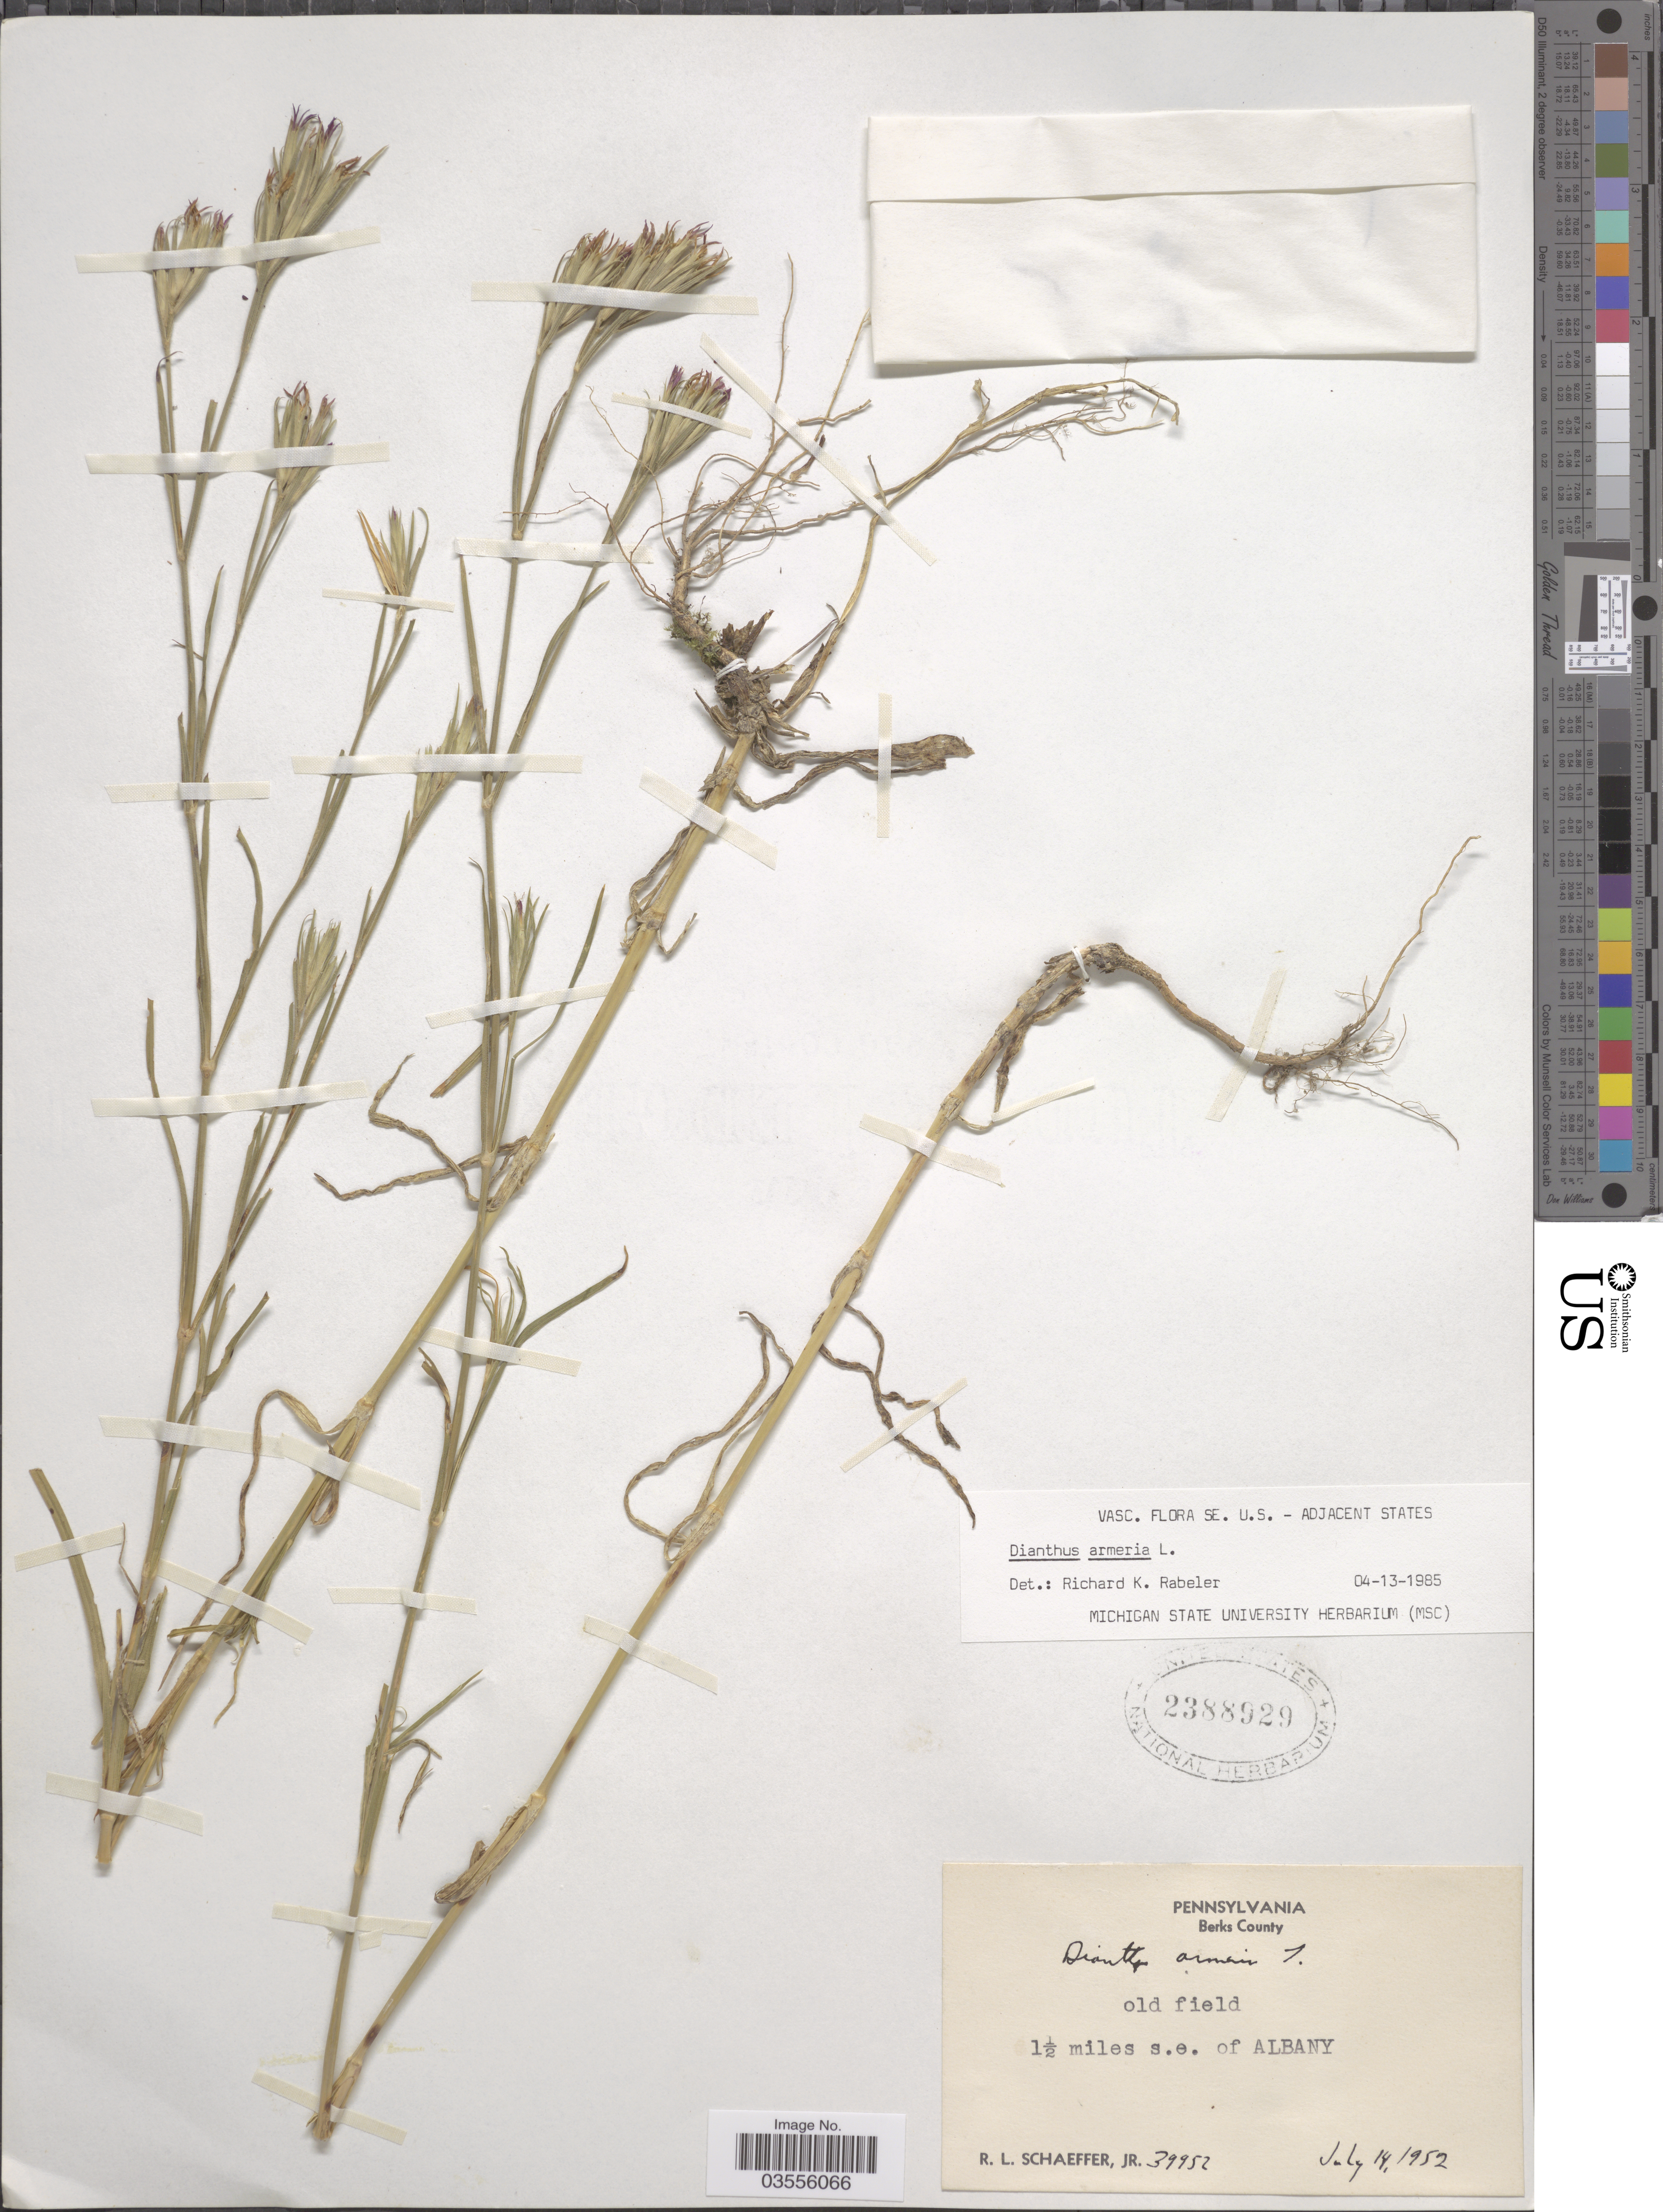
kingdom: Plantae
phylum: Tracheophyta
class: Magnoliopsida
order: Caryophyllales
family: Caryophyllaceae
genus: Dianthus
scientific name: Dianthus armeria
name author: L.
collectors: R. L. Schaeffer Jr.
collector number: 39952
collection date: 1952-07-14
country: United States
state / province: Pennsylvania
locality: Berks County. Old field. 1½ miles s.e. of Albany.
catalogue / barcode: US 2388929